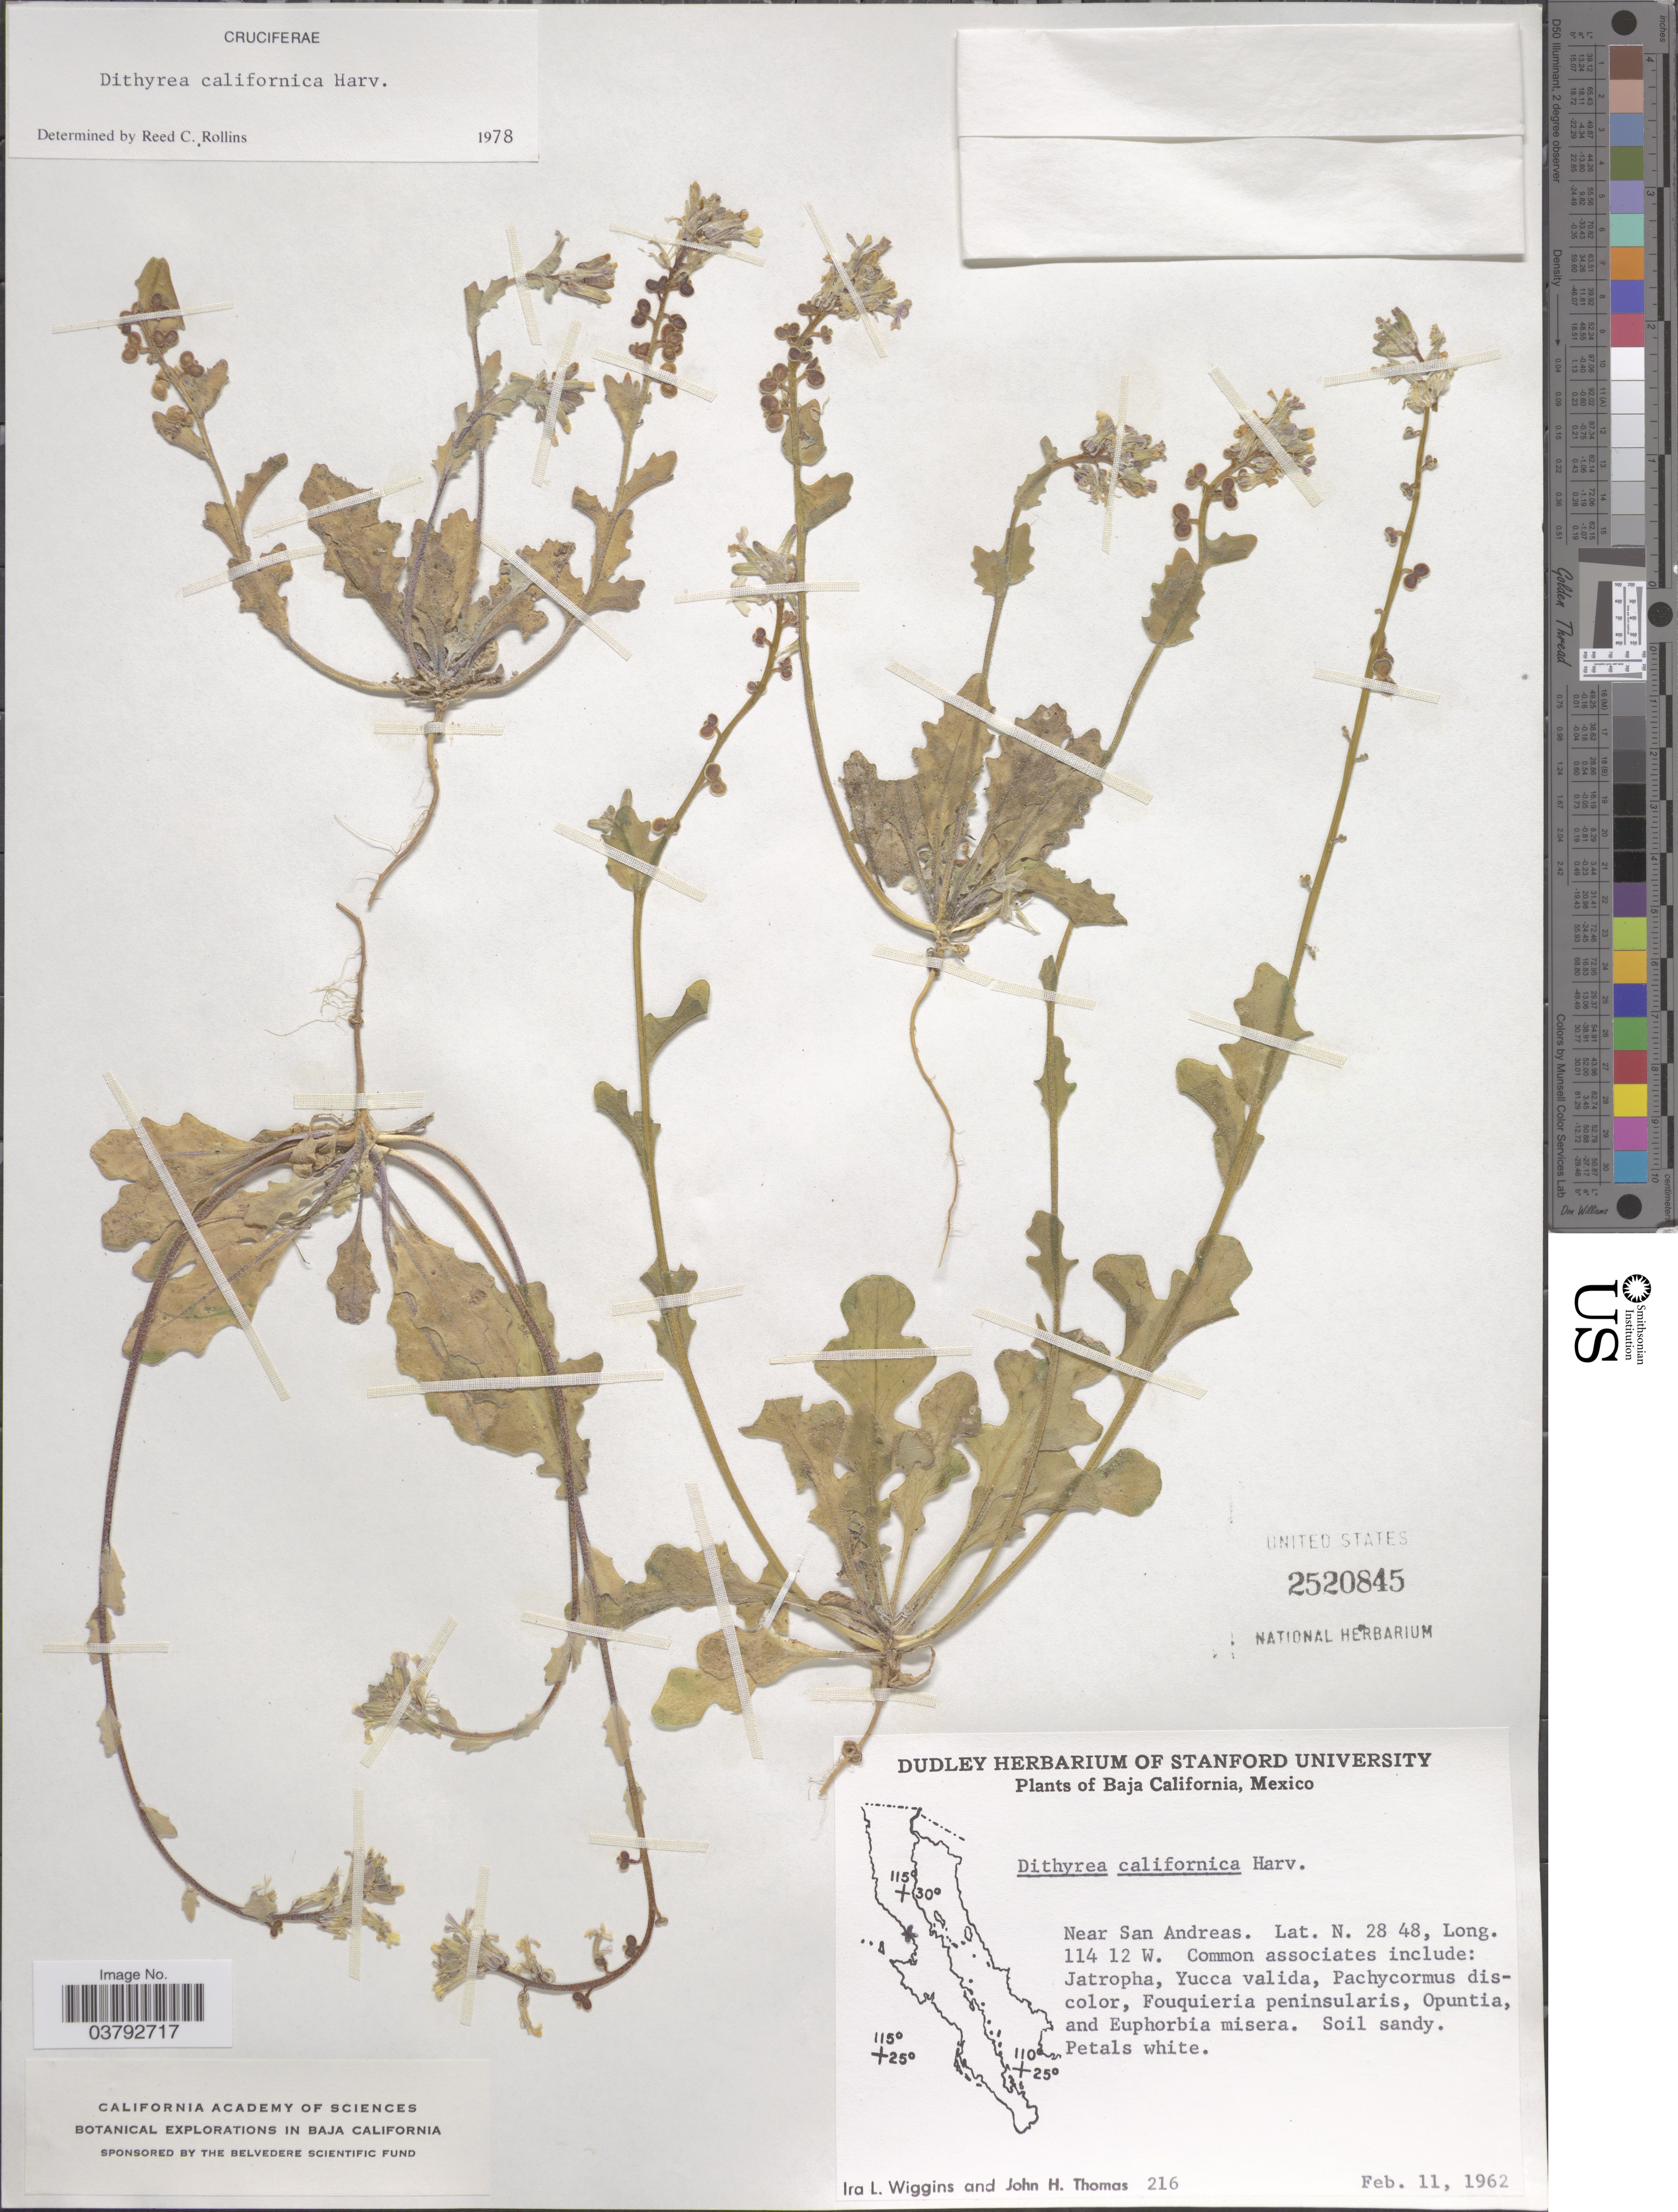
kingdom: Plantae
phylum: Tracheophyta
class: Magnoliopsida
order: Brassicales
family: Brassicaceae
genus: Dithyrea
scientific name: Dithyrea californica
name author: Harv.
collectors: I. L. Wiggins & J. H. Thomas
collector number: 216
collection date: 1962-02-11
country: Mexico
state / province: Baja California Sur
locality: Near San Andreas.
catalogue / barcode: US 2520845